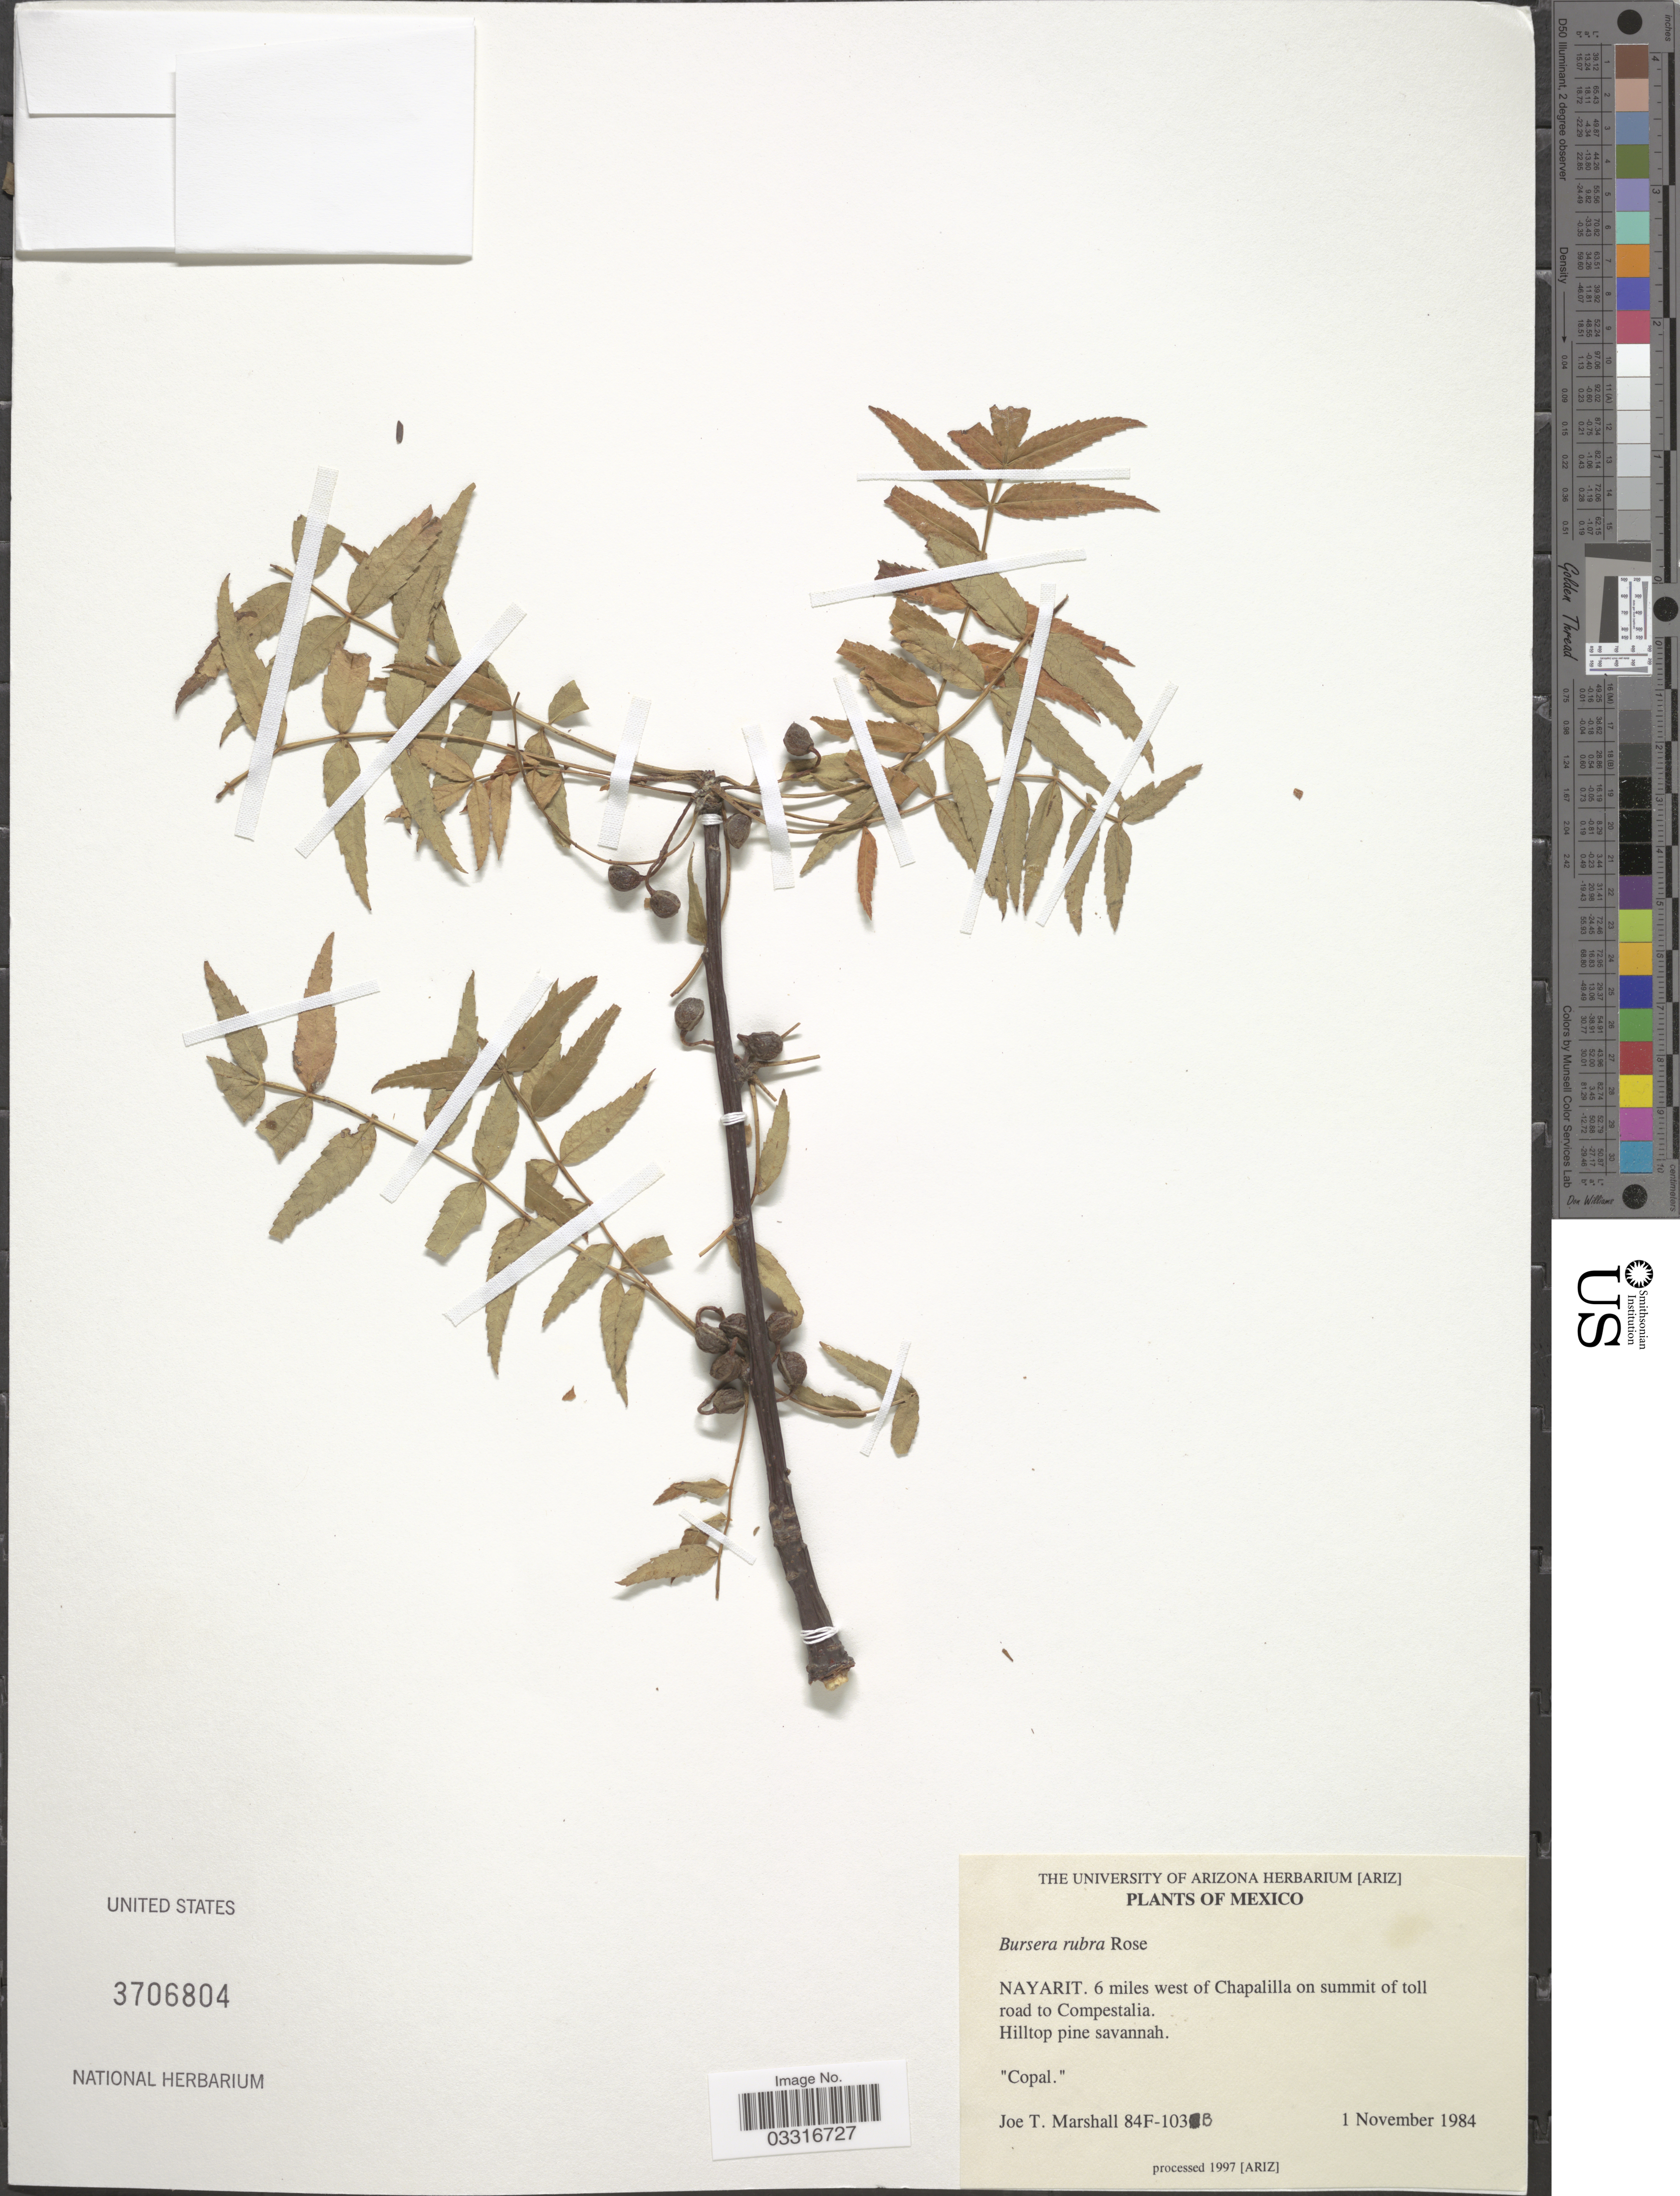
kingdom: Plantae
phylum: Tracheophyta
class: Magnoliopsida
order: Sapindales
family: Burseraceae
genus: Bursera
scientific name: Bursera rubra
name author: (Rose) L. Riley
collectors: J. T. Marshall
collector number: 84F-103B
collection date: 1984-11-01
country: Mexico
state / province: Nayarit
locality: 6 miles west of Chapalilla on summit of toll road to Compestalia.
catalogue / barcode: US 3706804